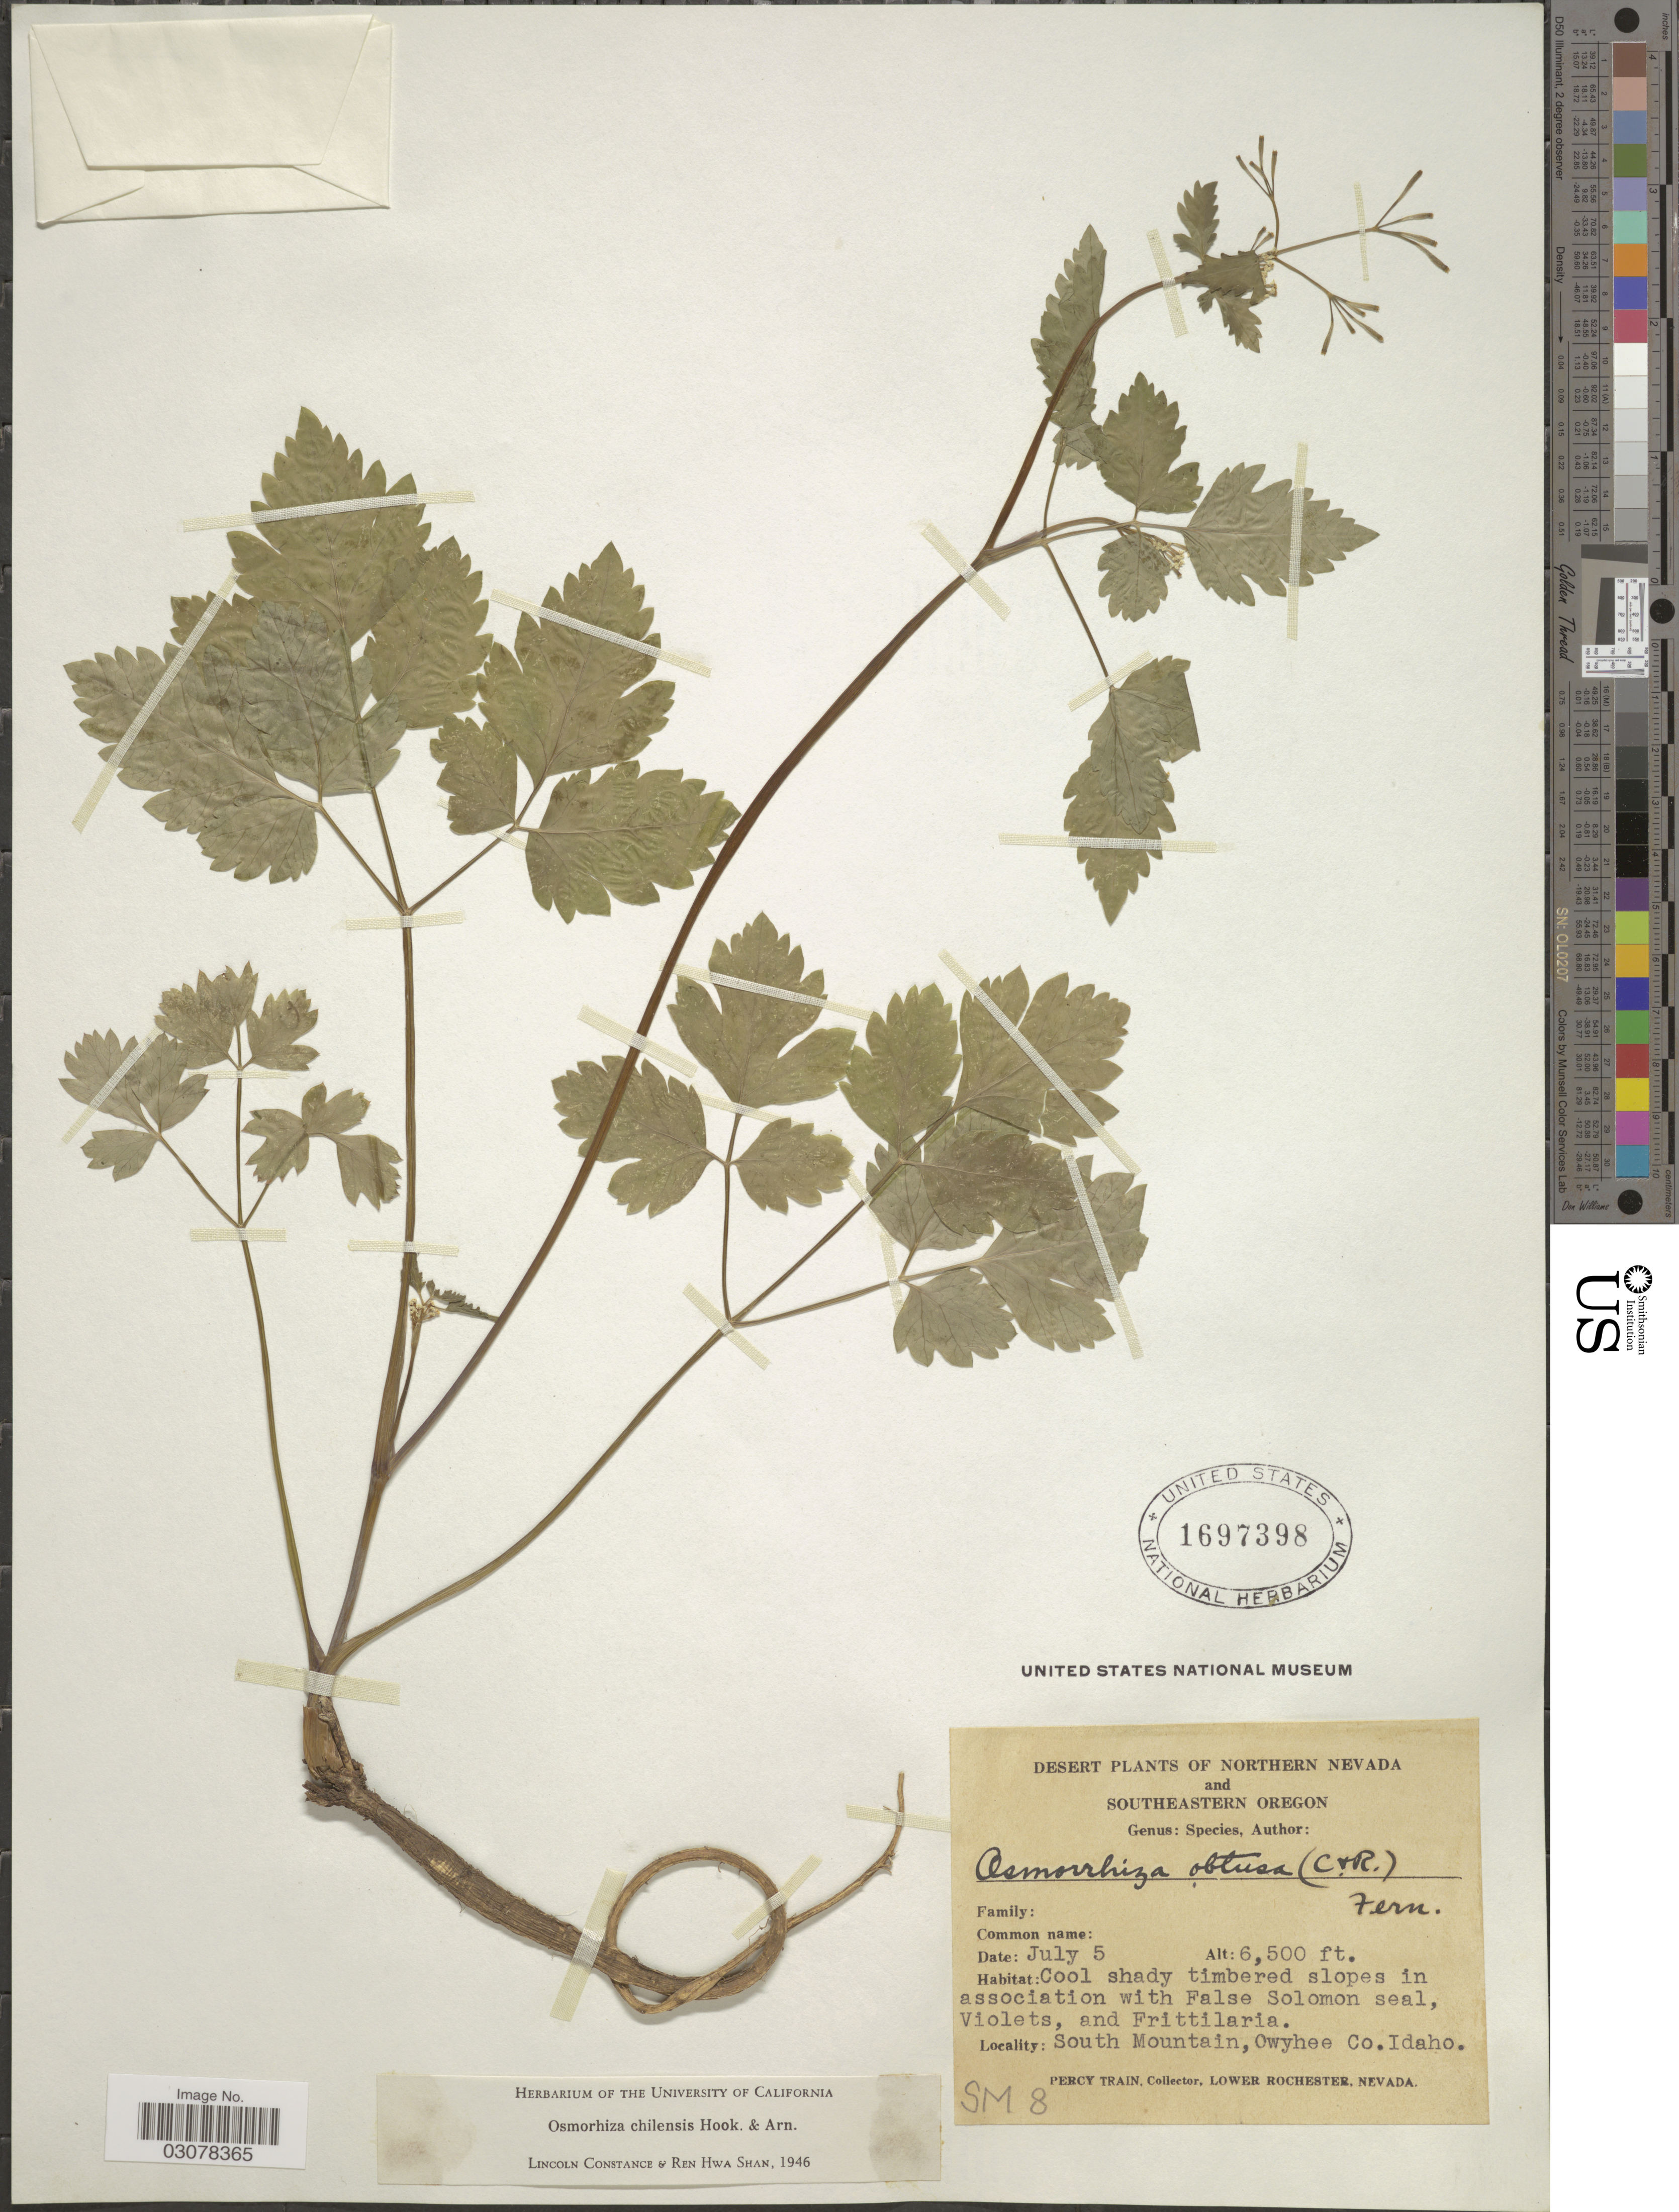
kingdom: Plantae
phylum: Tracheophyta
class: Magnoliopsida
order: Apiales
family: Apiaceae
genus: Osmorhiza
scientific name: Osmorhiza chilensis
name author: Hook. & Arn.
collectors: P. Train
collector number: SM8?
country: United States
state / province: Idaho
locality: South Mountain, Oqyhee Co.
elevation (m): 1981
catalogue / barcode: US 1697398